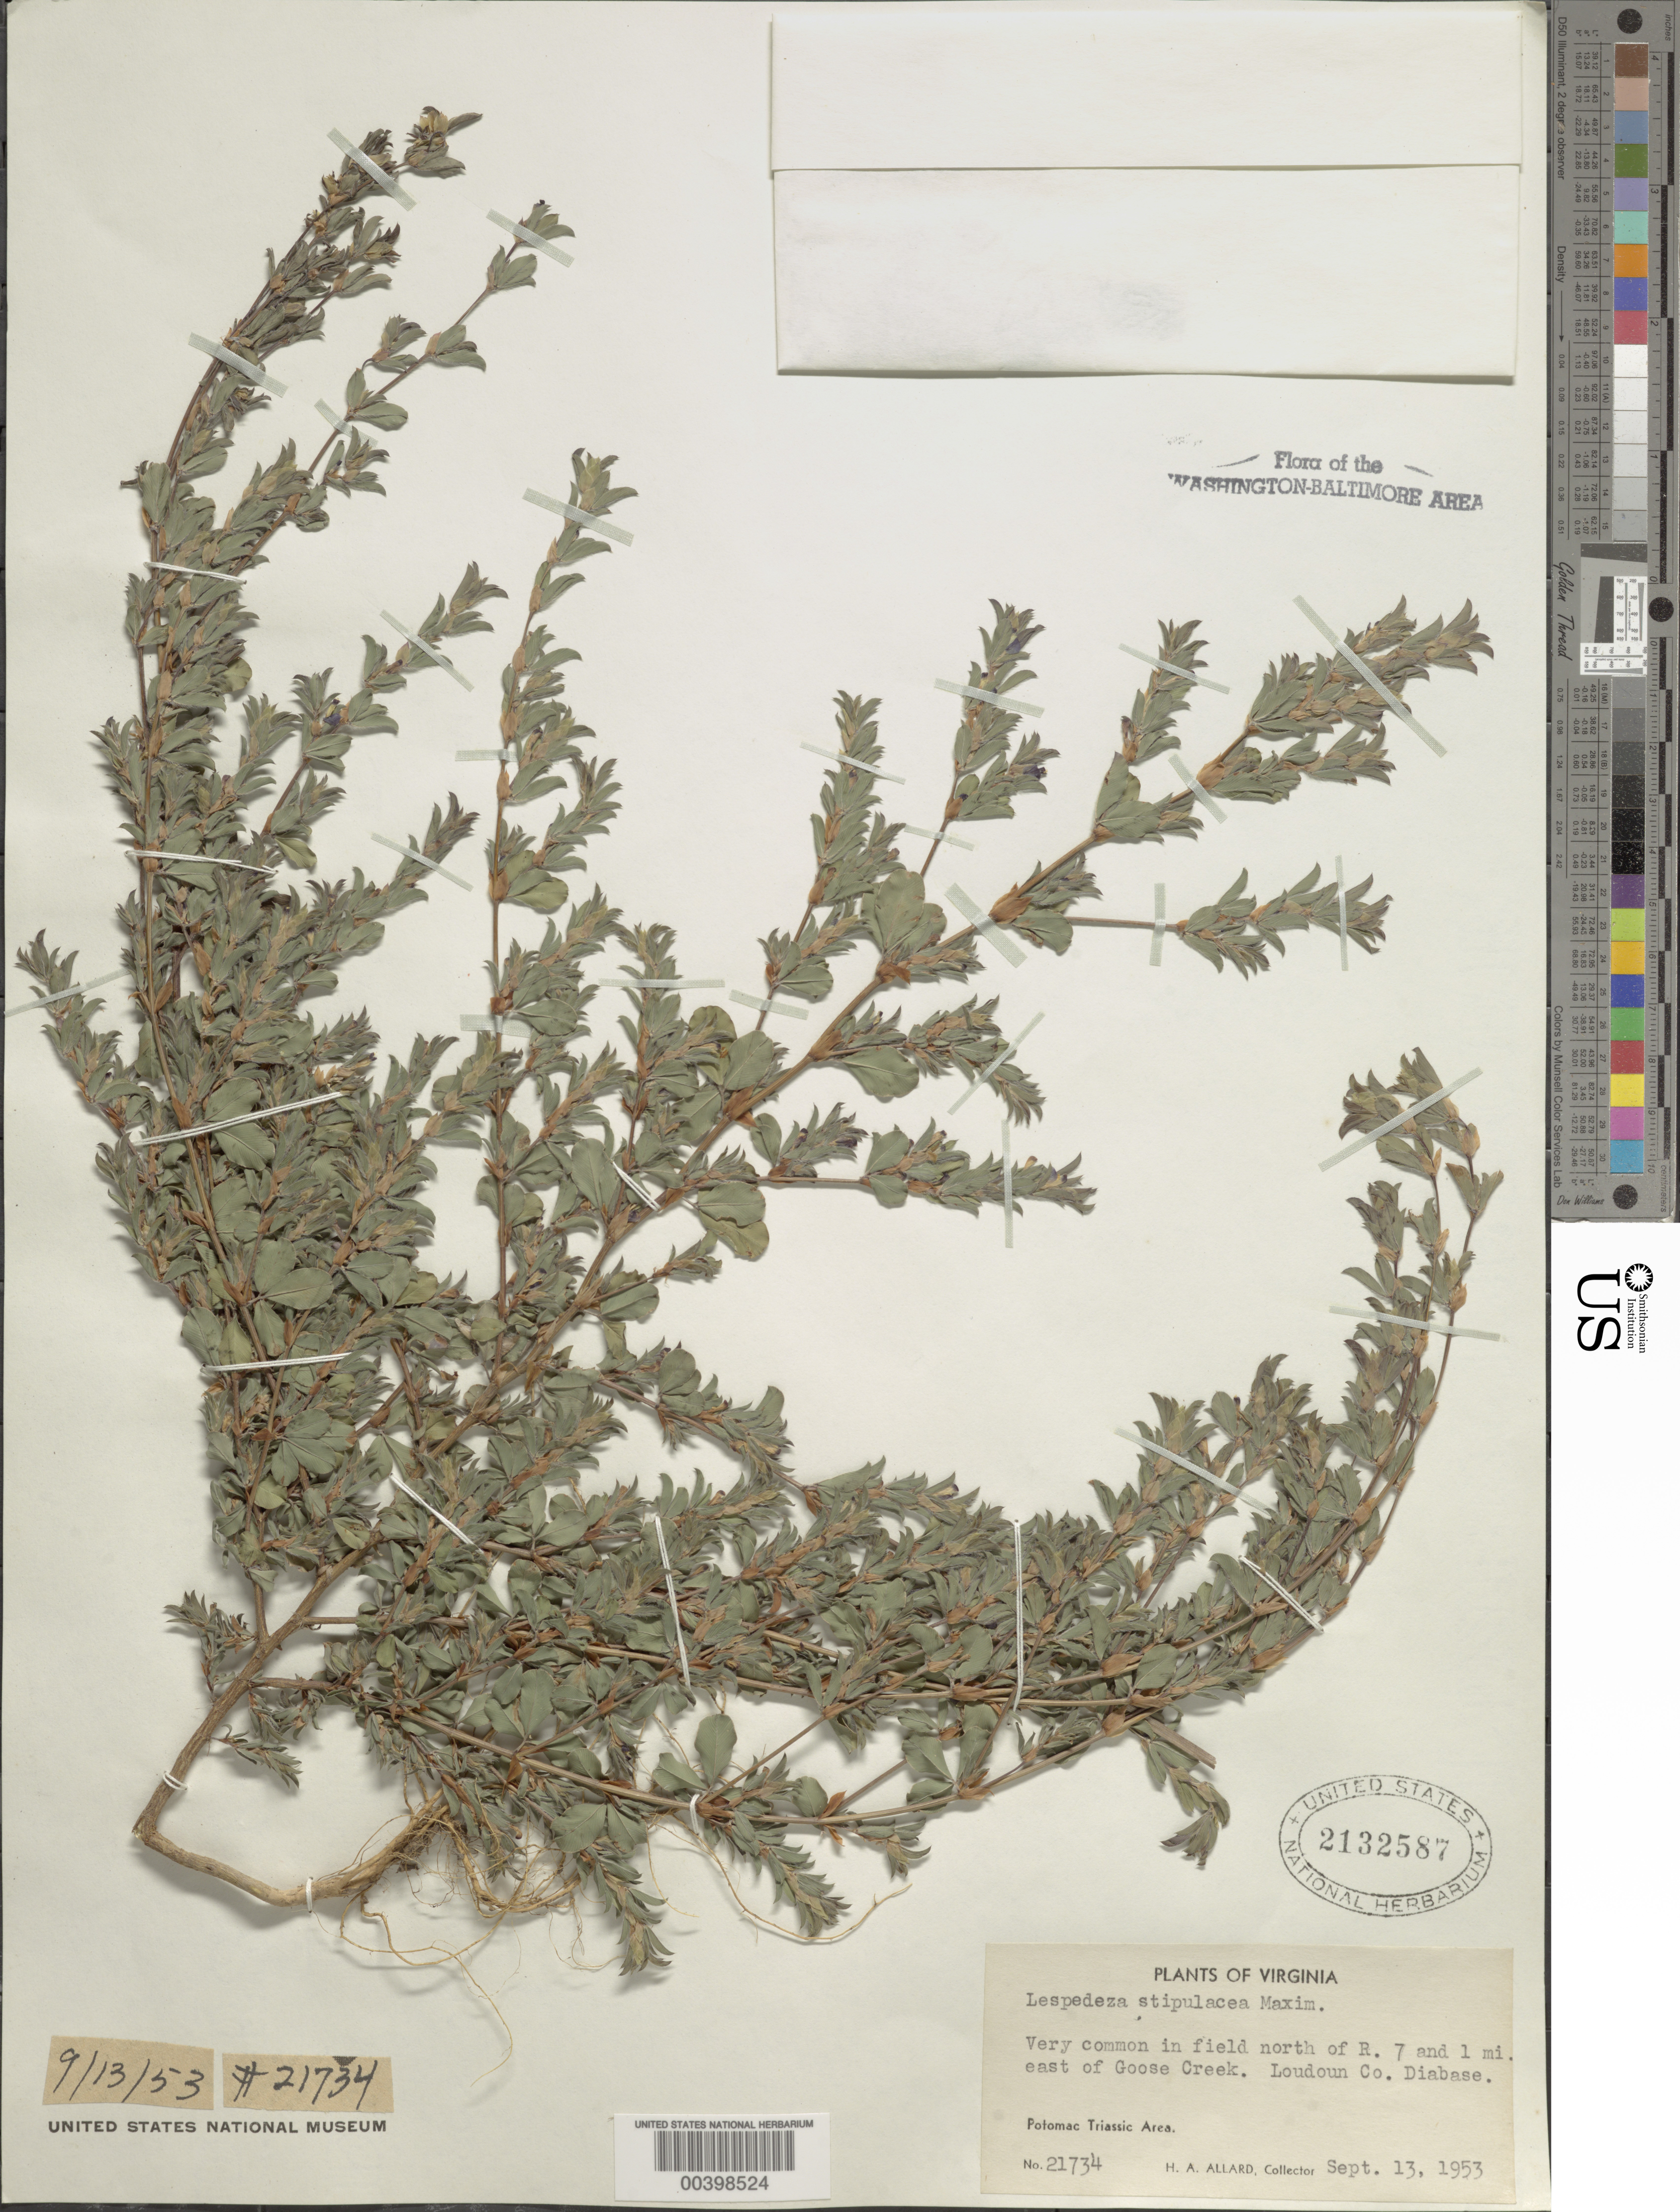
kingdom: Plantae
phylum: Tracheophyta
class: Magnoliopsida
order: Fabales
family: Fabaceae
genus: Kummerowia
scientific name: Kummerowia stipulacea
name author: (Maxim.) Makino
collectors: H. A. Allard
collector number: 21734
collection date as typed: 13 Sep 1953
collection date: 1953-09-13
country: United States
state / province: Virginia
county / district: Loudoun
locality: North of Route 7 and east of Goose Creek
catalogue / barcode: US 2132587